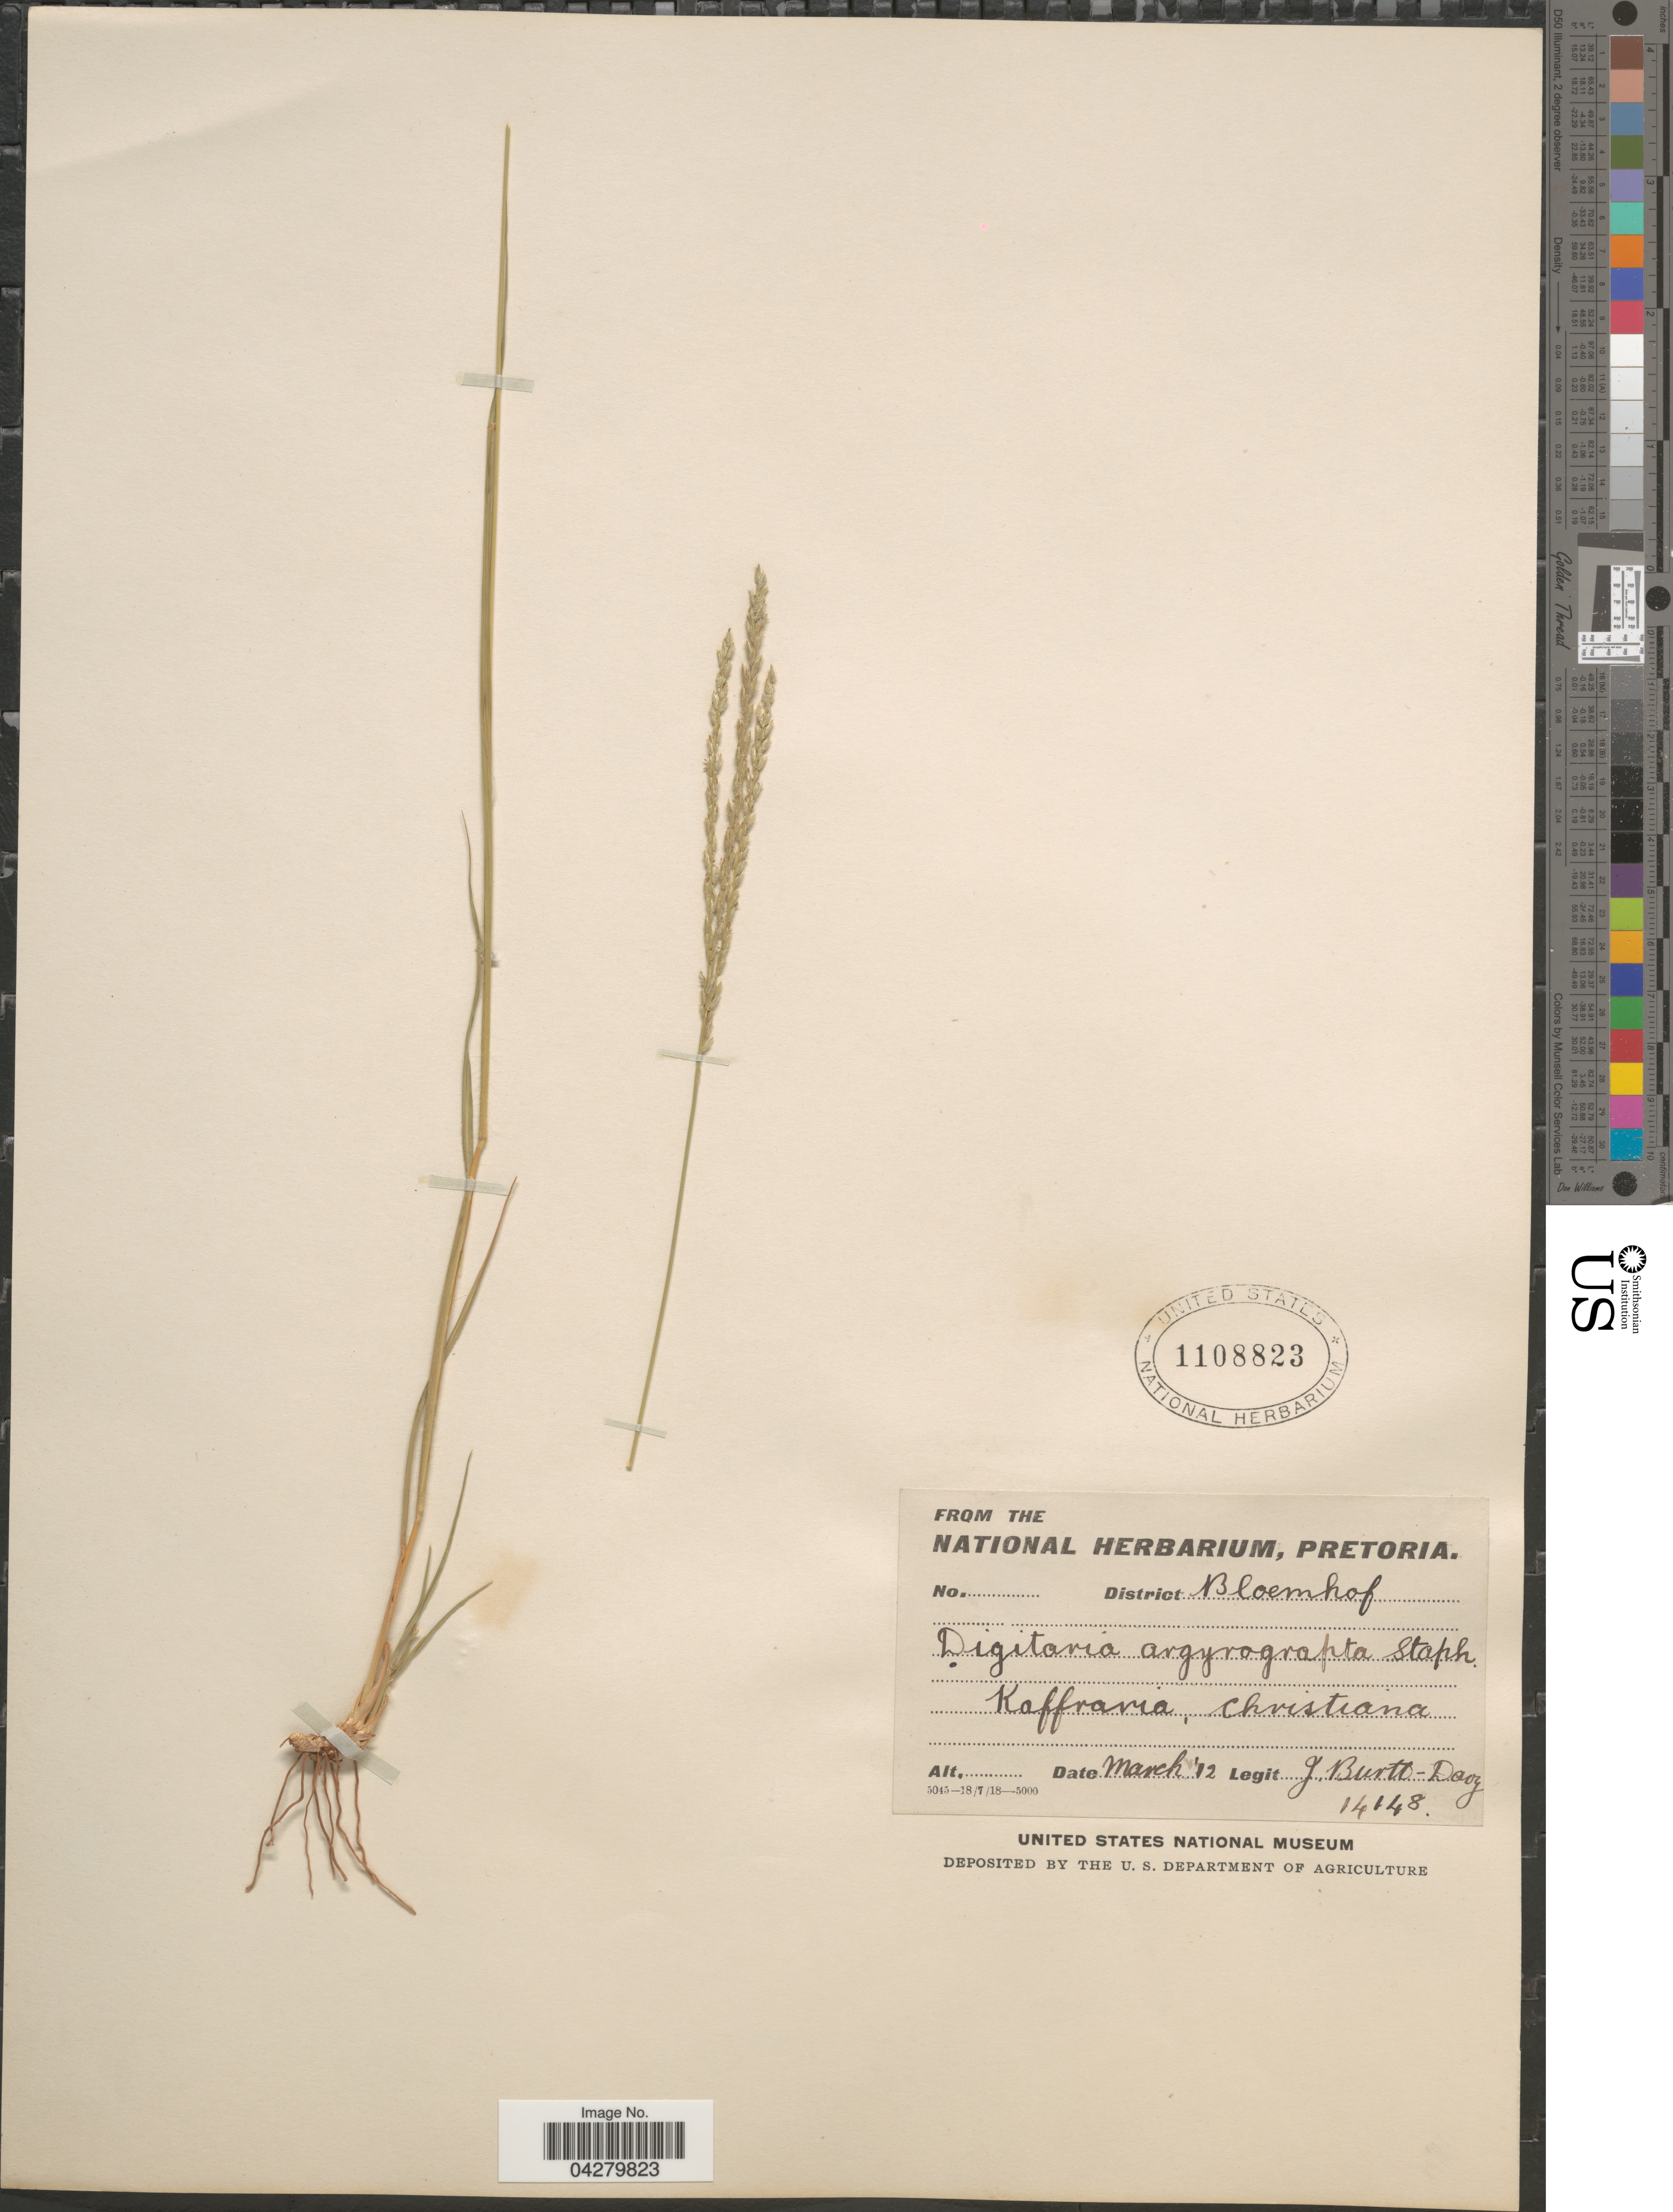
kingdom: Plantae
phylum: Tracheophyta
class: Liliopsida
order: Poales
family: Poaceae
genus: Digitaria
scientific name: Digitaria argyrograpta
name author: (Nees) Stapf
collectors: J. Burtt Davy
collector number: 14148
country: South Africa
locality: District Bloemhof. Kaffraria, Christiana.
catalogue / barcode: US 1108823